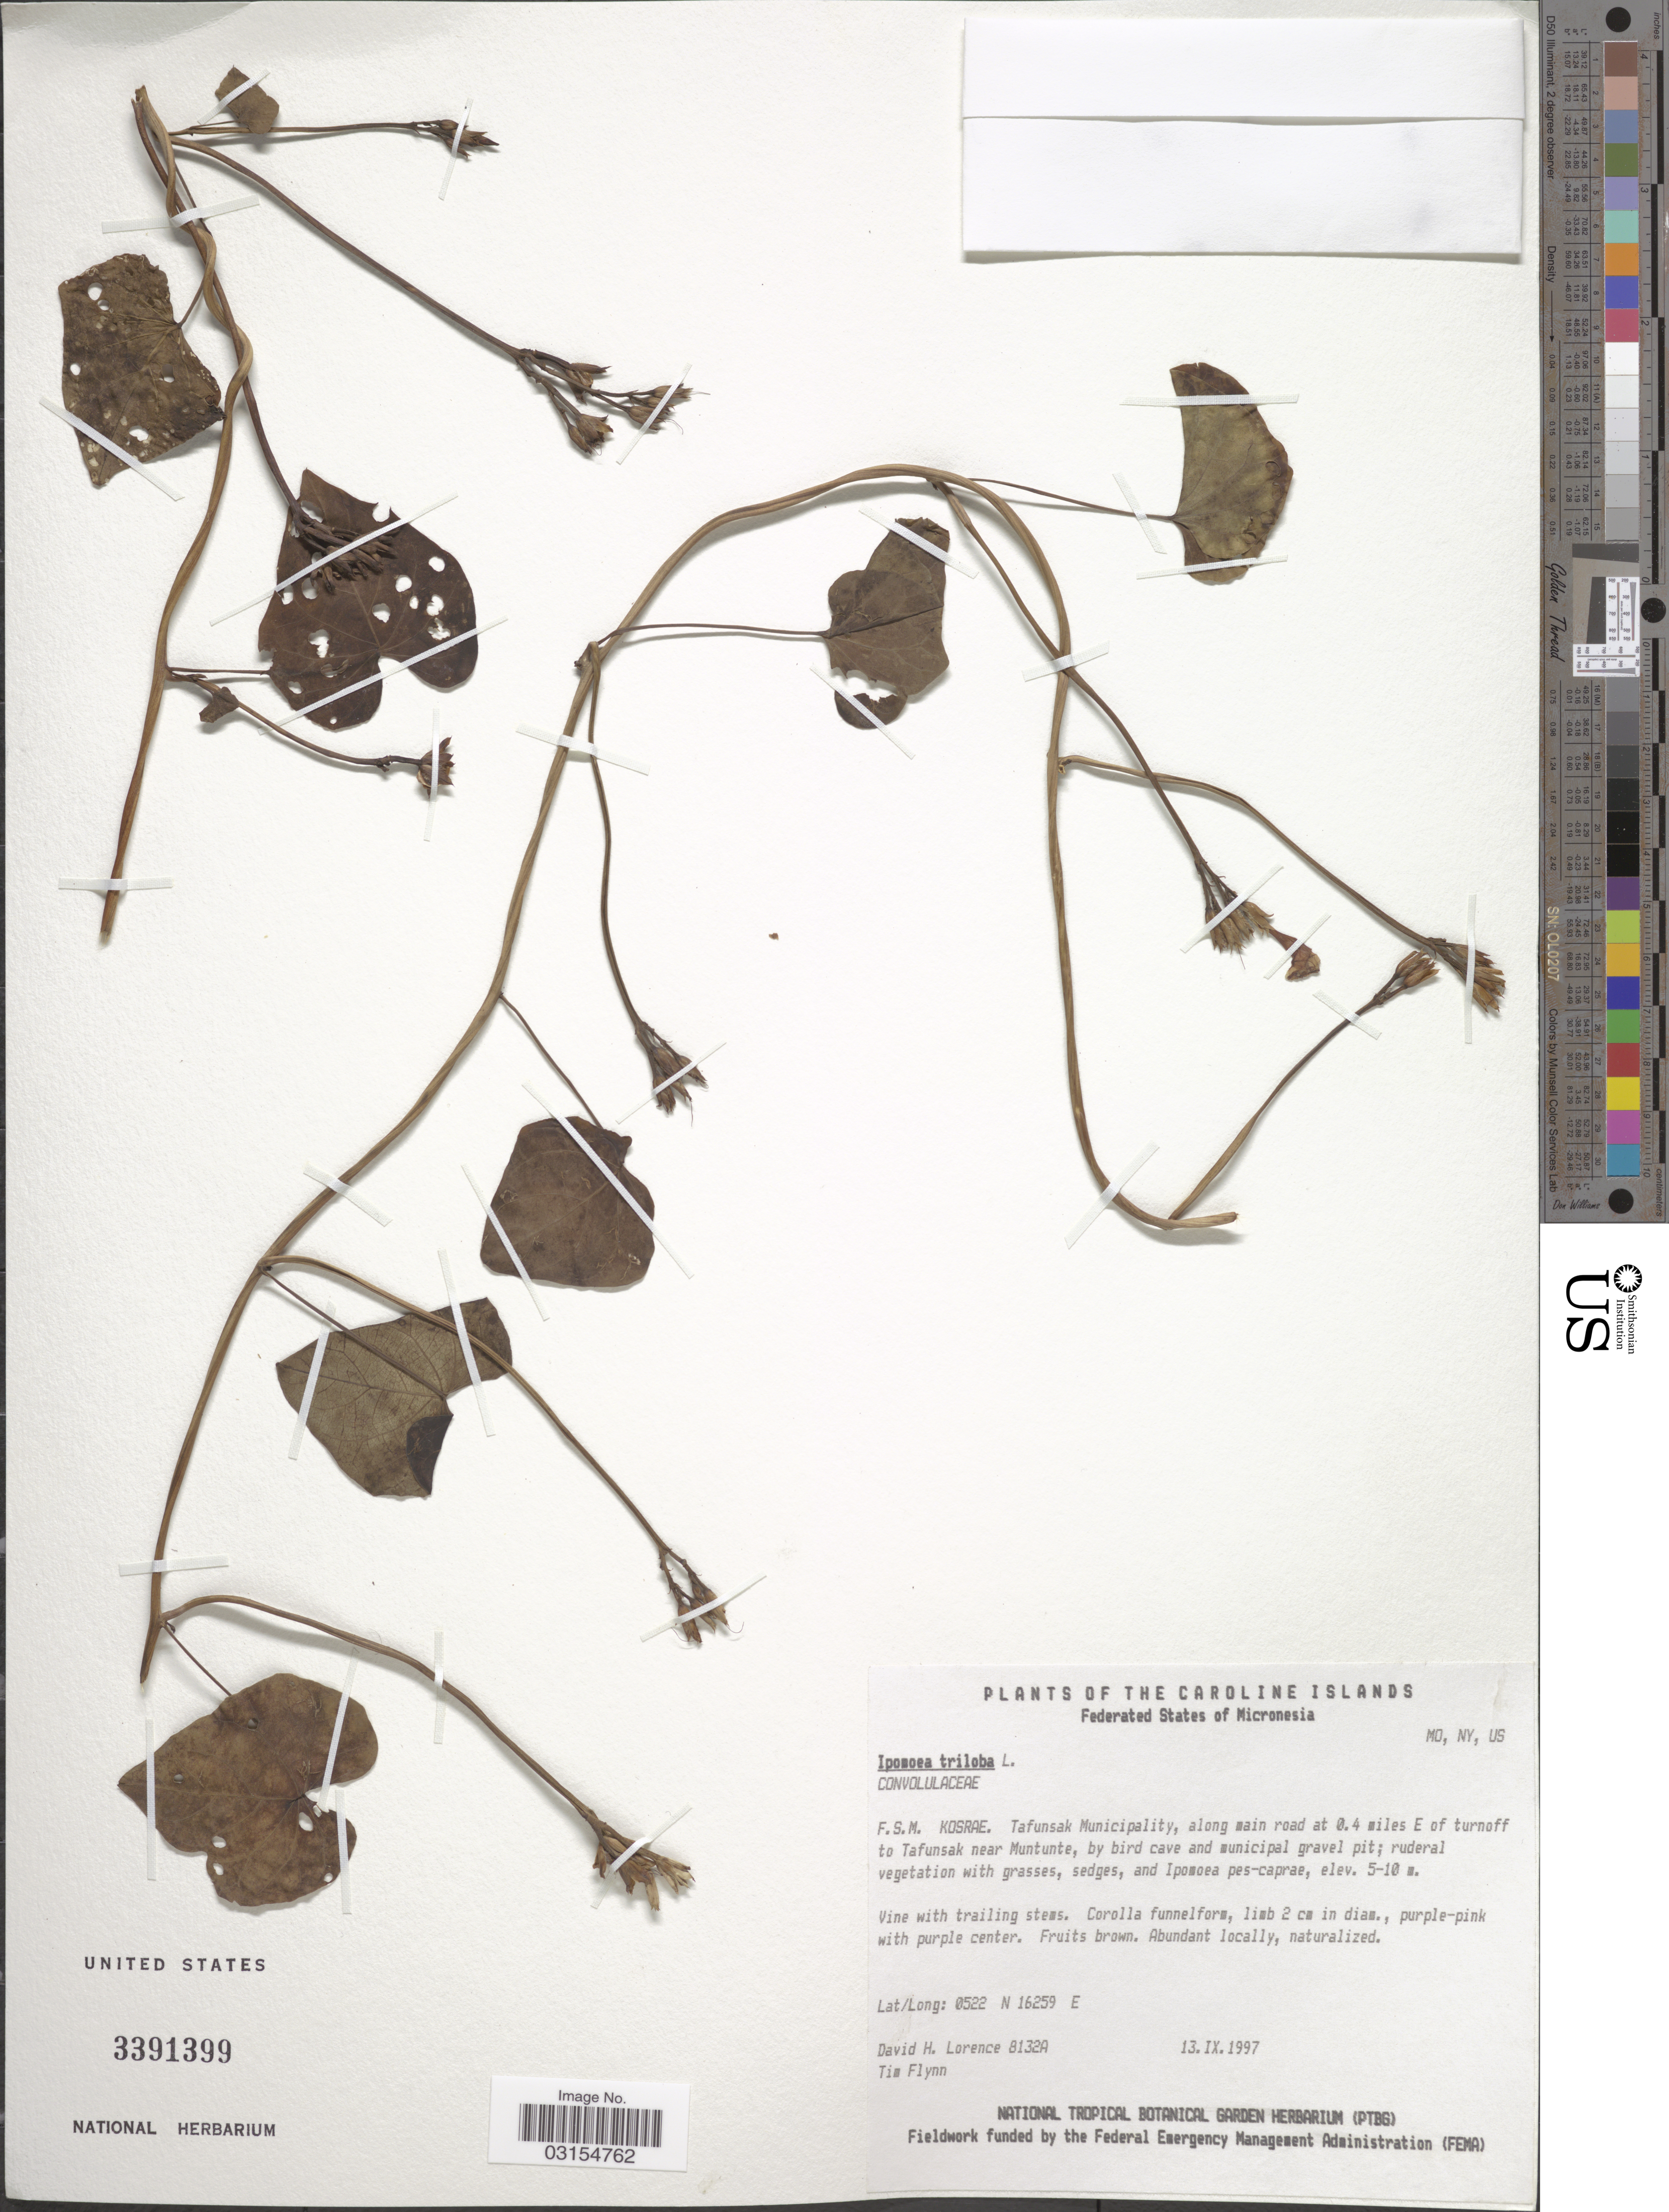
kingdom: Plantae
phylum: Tracheophyta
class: Magnoliopsida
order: Solanales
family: Convolvulaceae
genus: Ipomoea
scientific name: Ipomoea triloba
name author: L.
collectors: D. Lorence & T. Flynn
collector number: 8132A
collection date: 1997-09-13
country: Micronesia, Federated States of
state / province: Kosrae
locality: The Caroline Islands. F.S.M. Kosrae. Tafunsak Municipality, along main road at 0.4 miles E of turnoff to Tafunsak near Muntunte, by bird cave and municipal gravel pit.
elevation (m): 5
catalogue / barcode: US 3391399